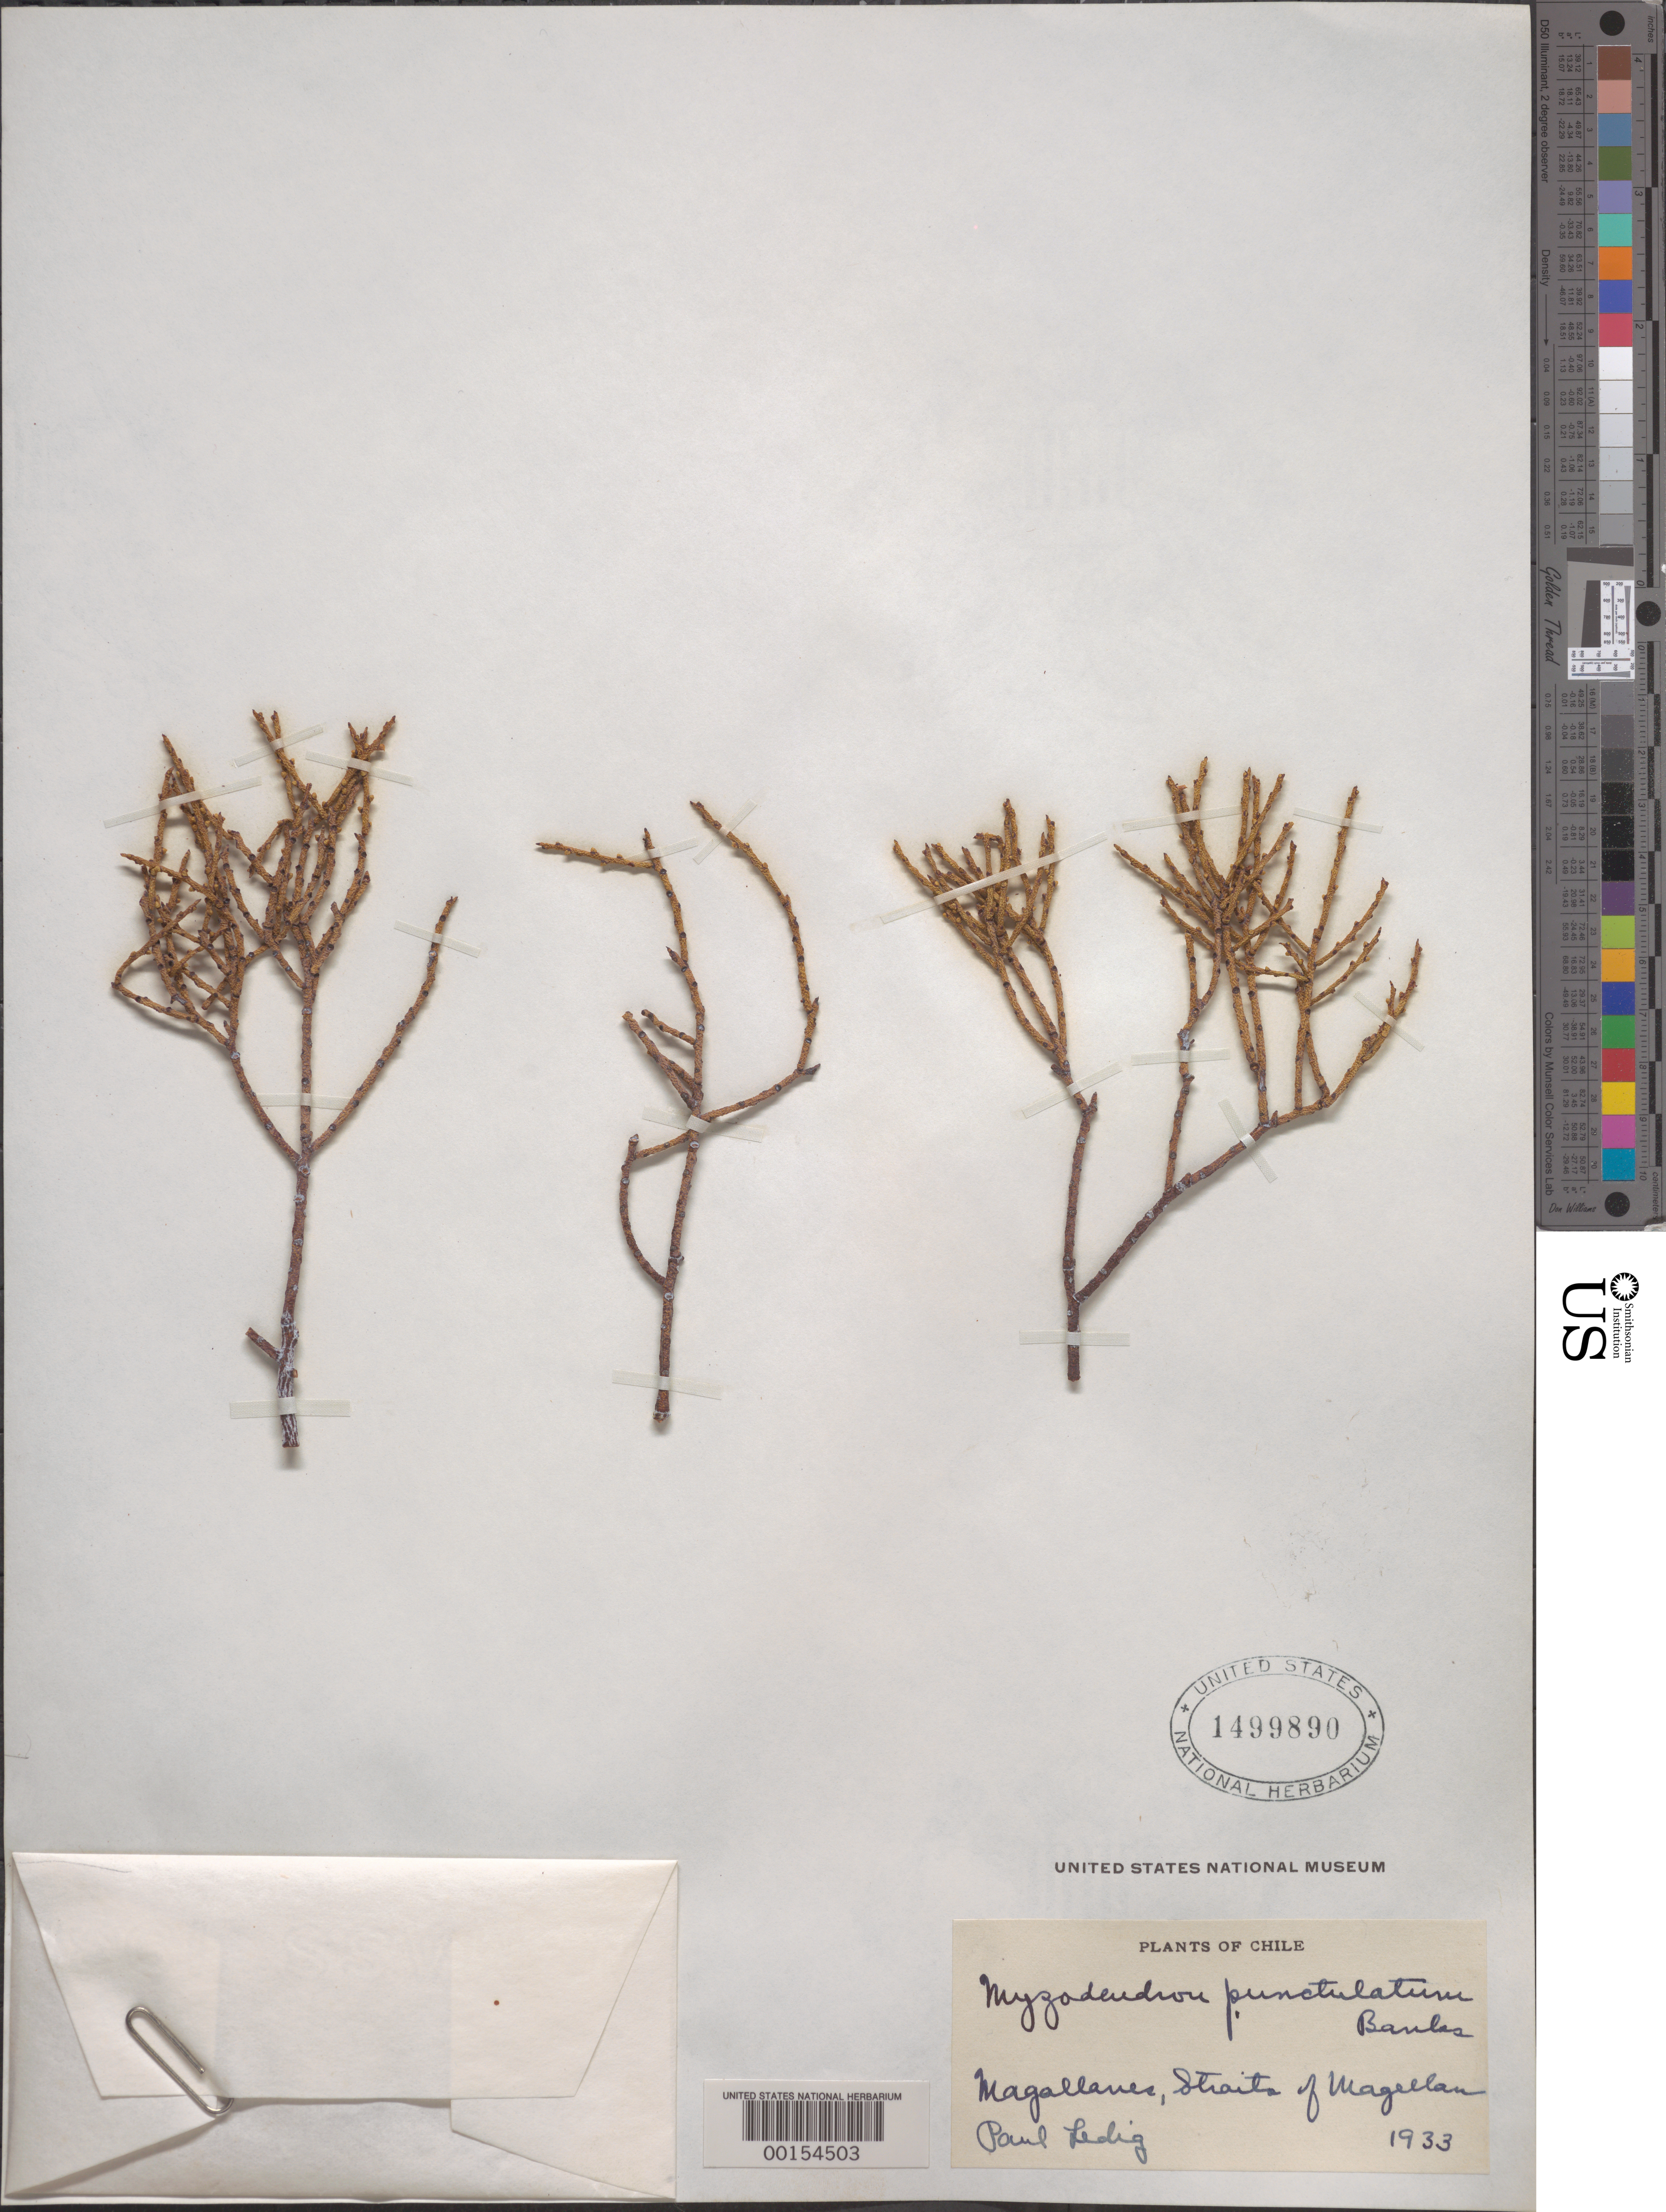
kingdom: Plantae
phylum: Tracheophyta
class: Magnoliopsida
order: Santalales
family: Misodendraceae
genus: Misodendrum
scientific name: Misodendrum punctulatum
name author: Sol. ex DC.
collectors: P. Ledig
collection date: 1933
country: Chile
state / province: Magallanes y de la Antártica Chilena (XII)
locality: Magallanes, Straits of Magellan.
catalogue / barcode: US 1499890